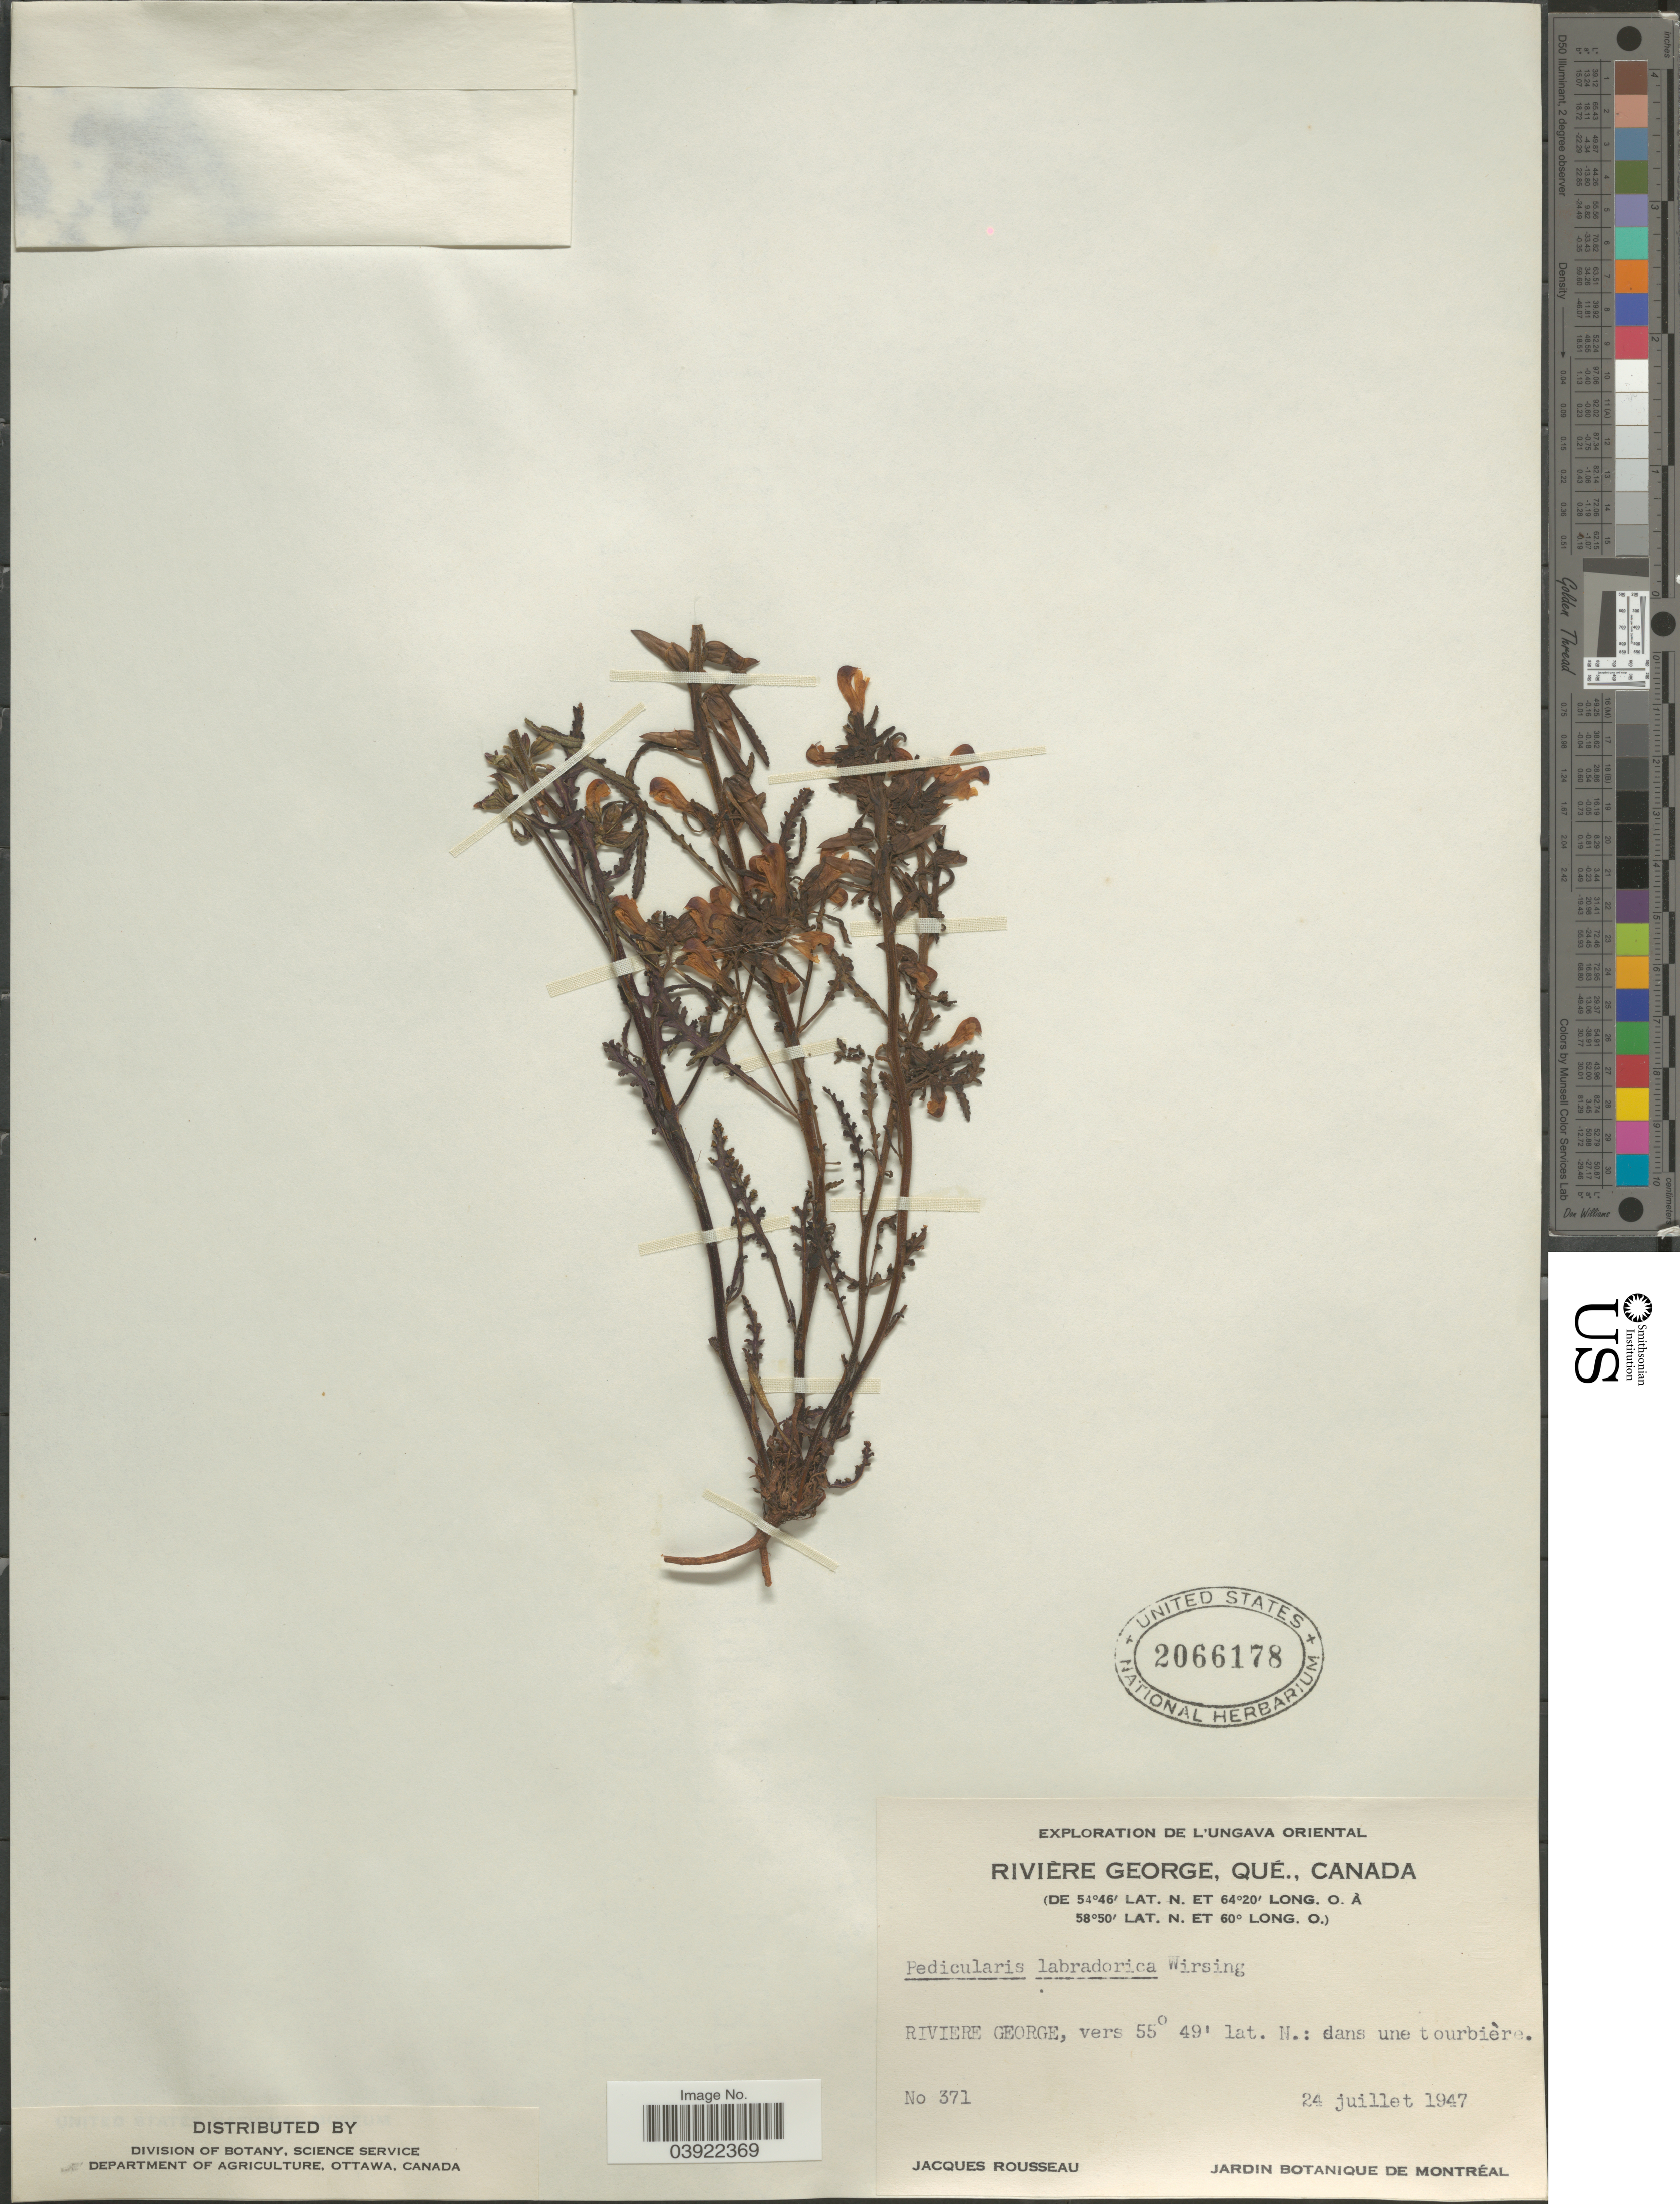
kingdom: Plantae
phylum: Tracheophyta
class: Magnoliopsida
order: Lamiales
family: Orobanchaceae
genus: Pedicularis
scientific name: Pedicularis labradorica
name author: Wirsing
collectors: J. Rousseau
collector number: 371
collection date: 1947-07-24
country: Canada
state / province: Quebec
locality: L Únagava Oriental. Rivère George: dans une tourbière.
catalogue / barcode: US 2066178